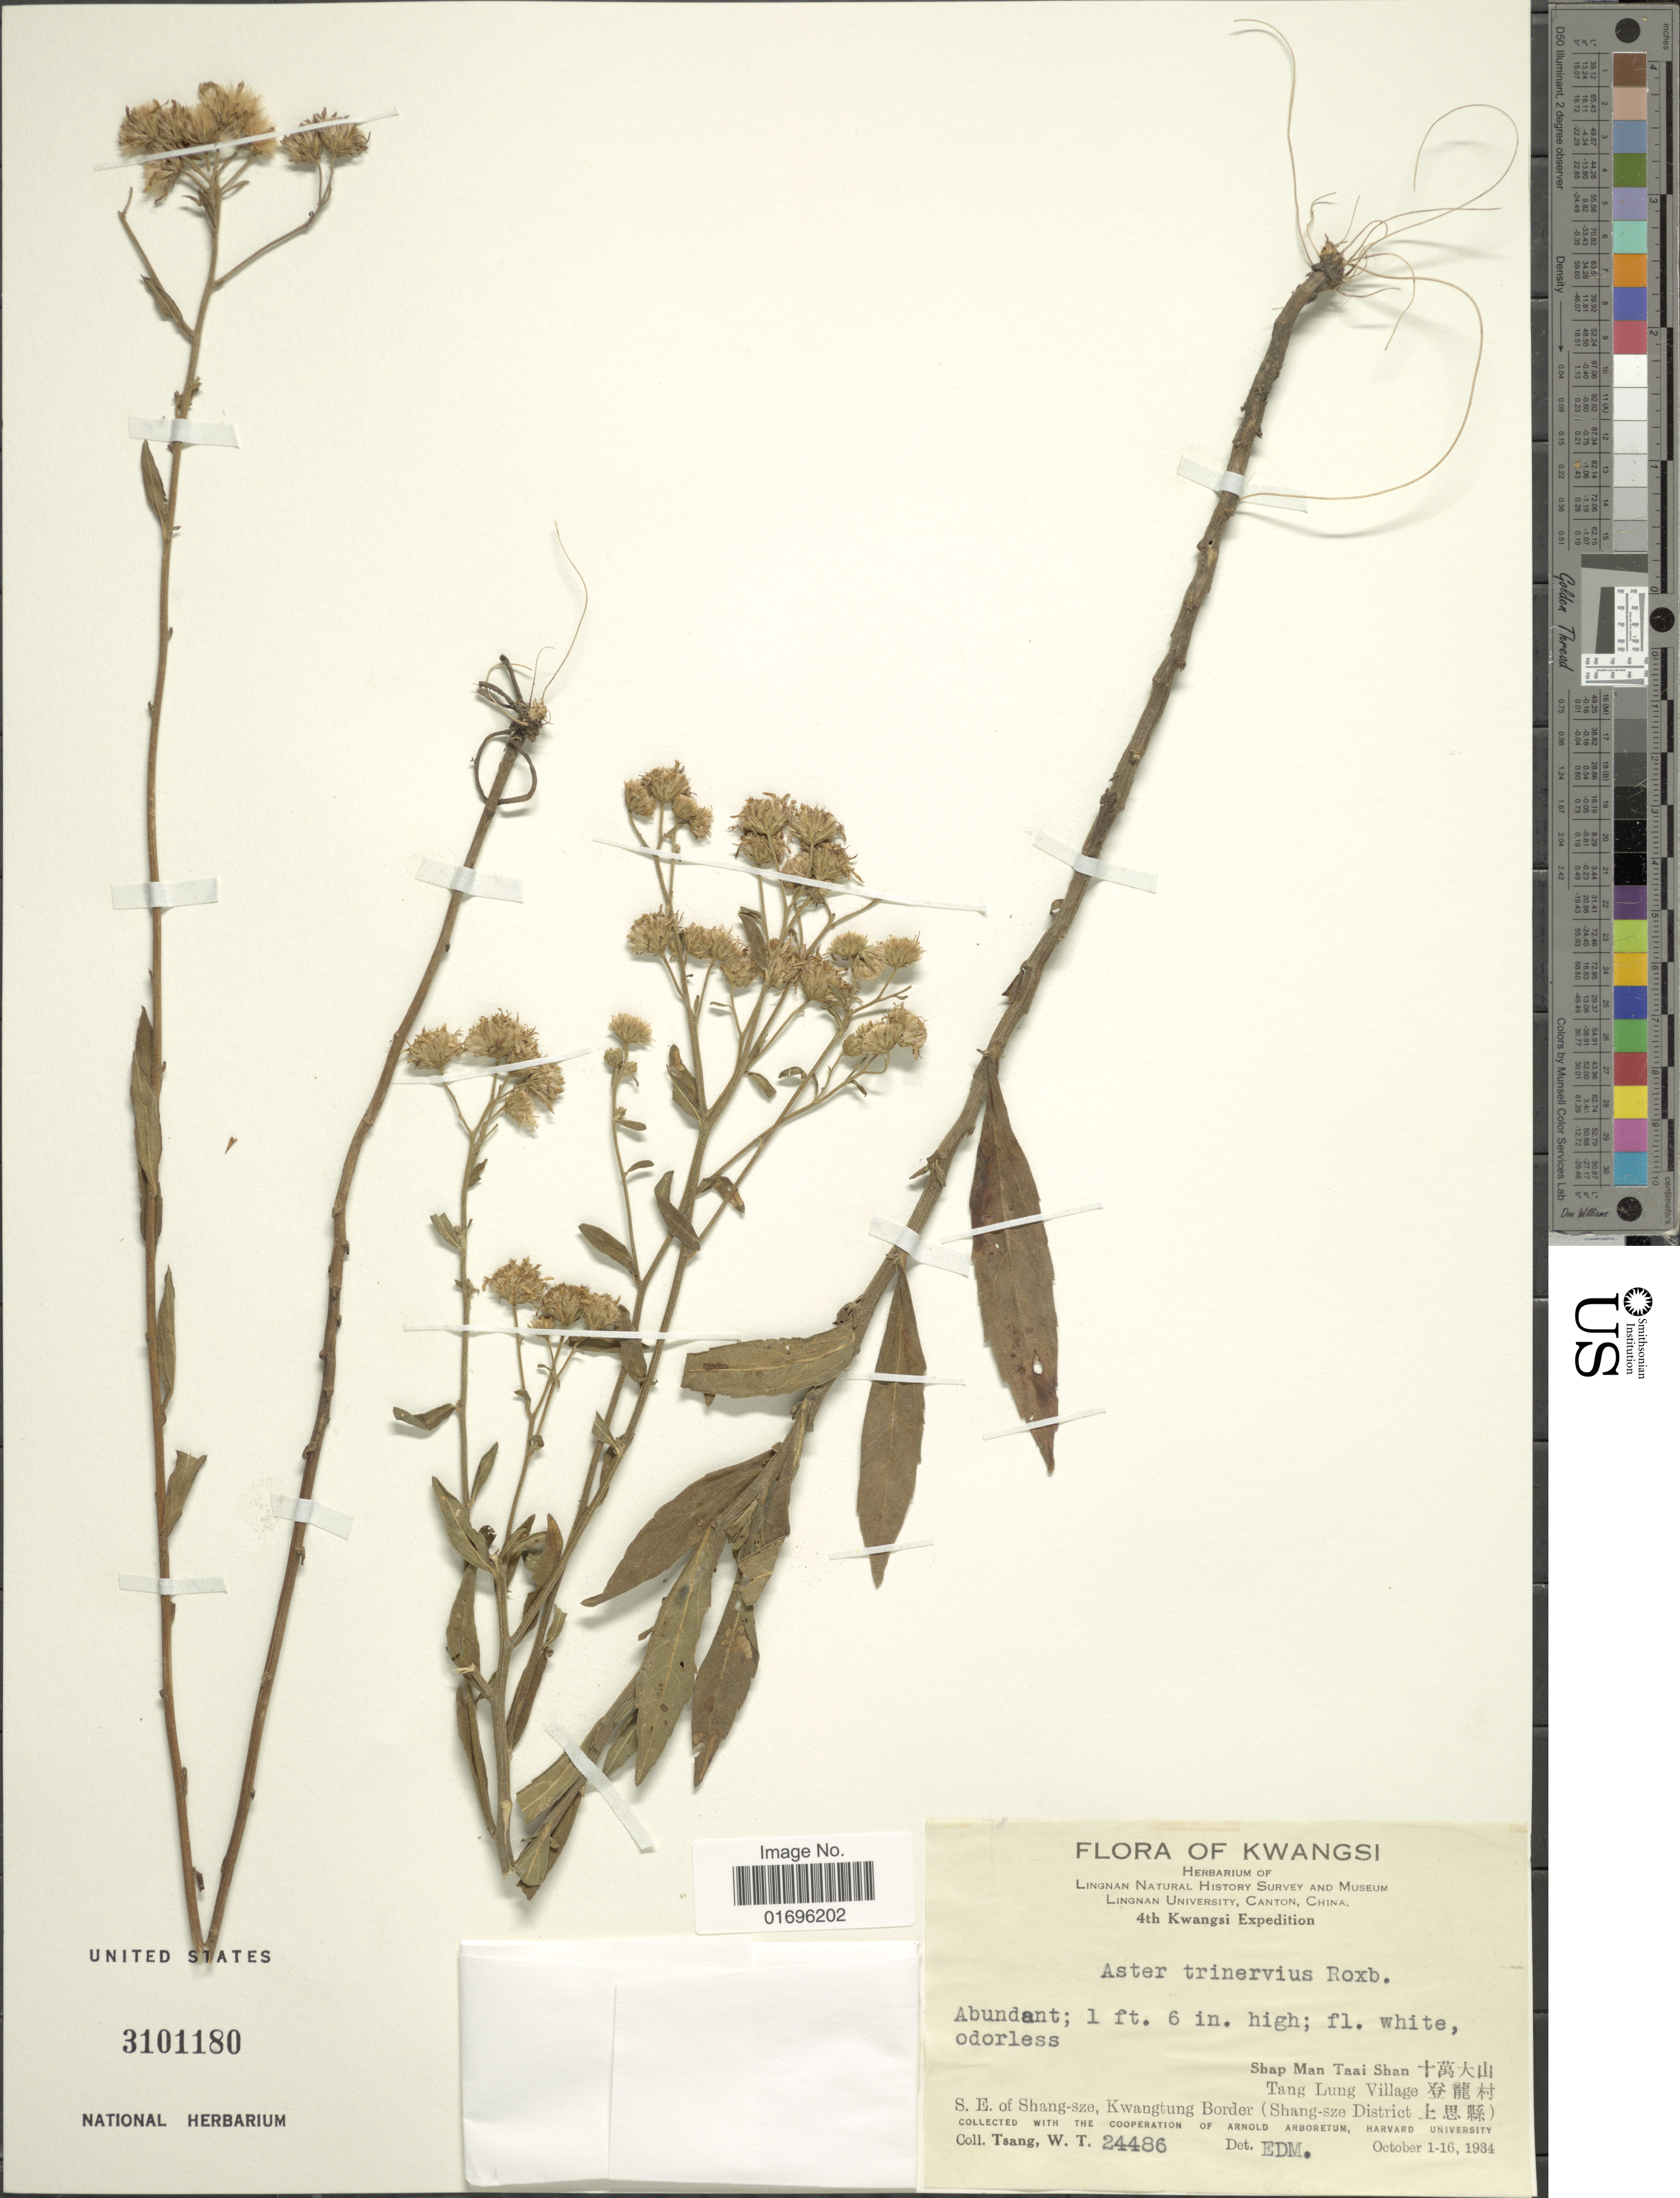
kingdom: Plantae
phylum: Tracheophyta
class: Magnoliopsida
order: Asterales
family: Asteraceae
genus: Aster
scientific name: Aster ageratoides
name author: Turcz.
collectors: W. T. Tsang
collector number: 24486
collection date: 1934-10-01/1934-10-16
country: China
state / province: Guangxi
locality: Kwangsi. Shap Man Taai Shan X. Tang Lung Village X. S.E. of Shang-sze, Kwangtung Border (Shang-sze District X).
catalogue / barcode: US 3101180